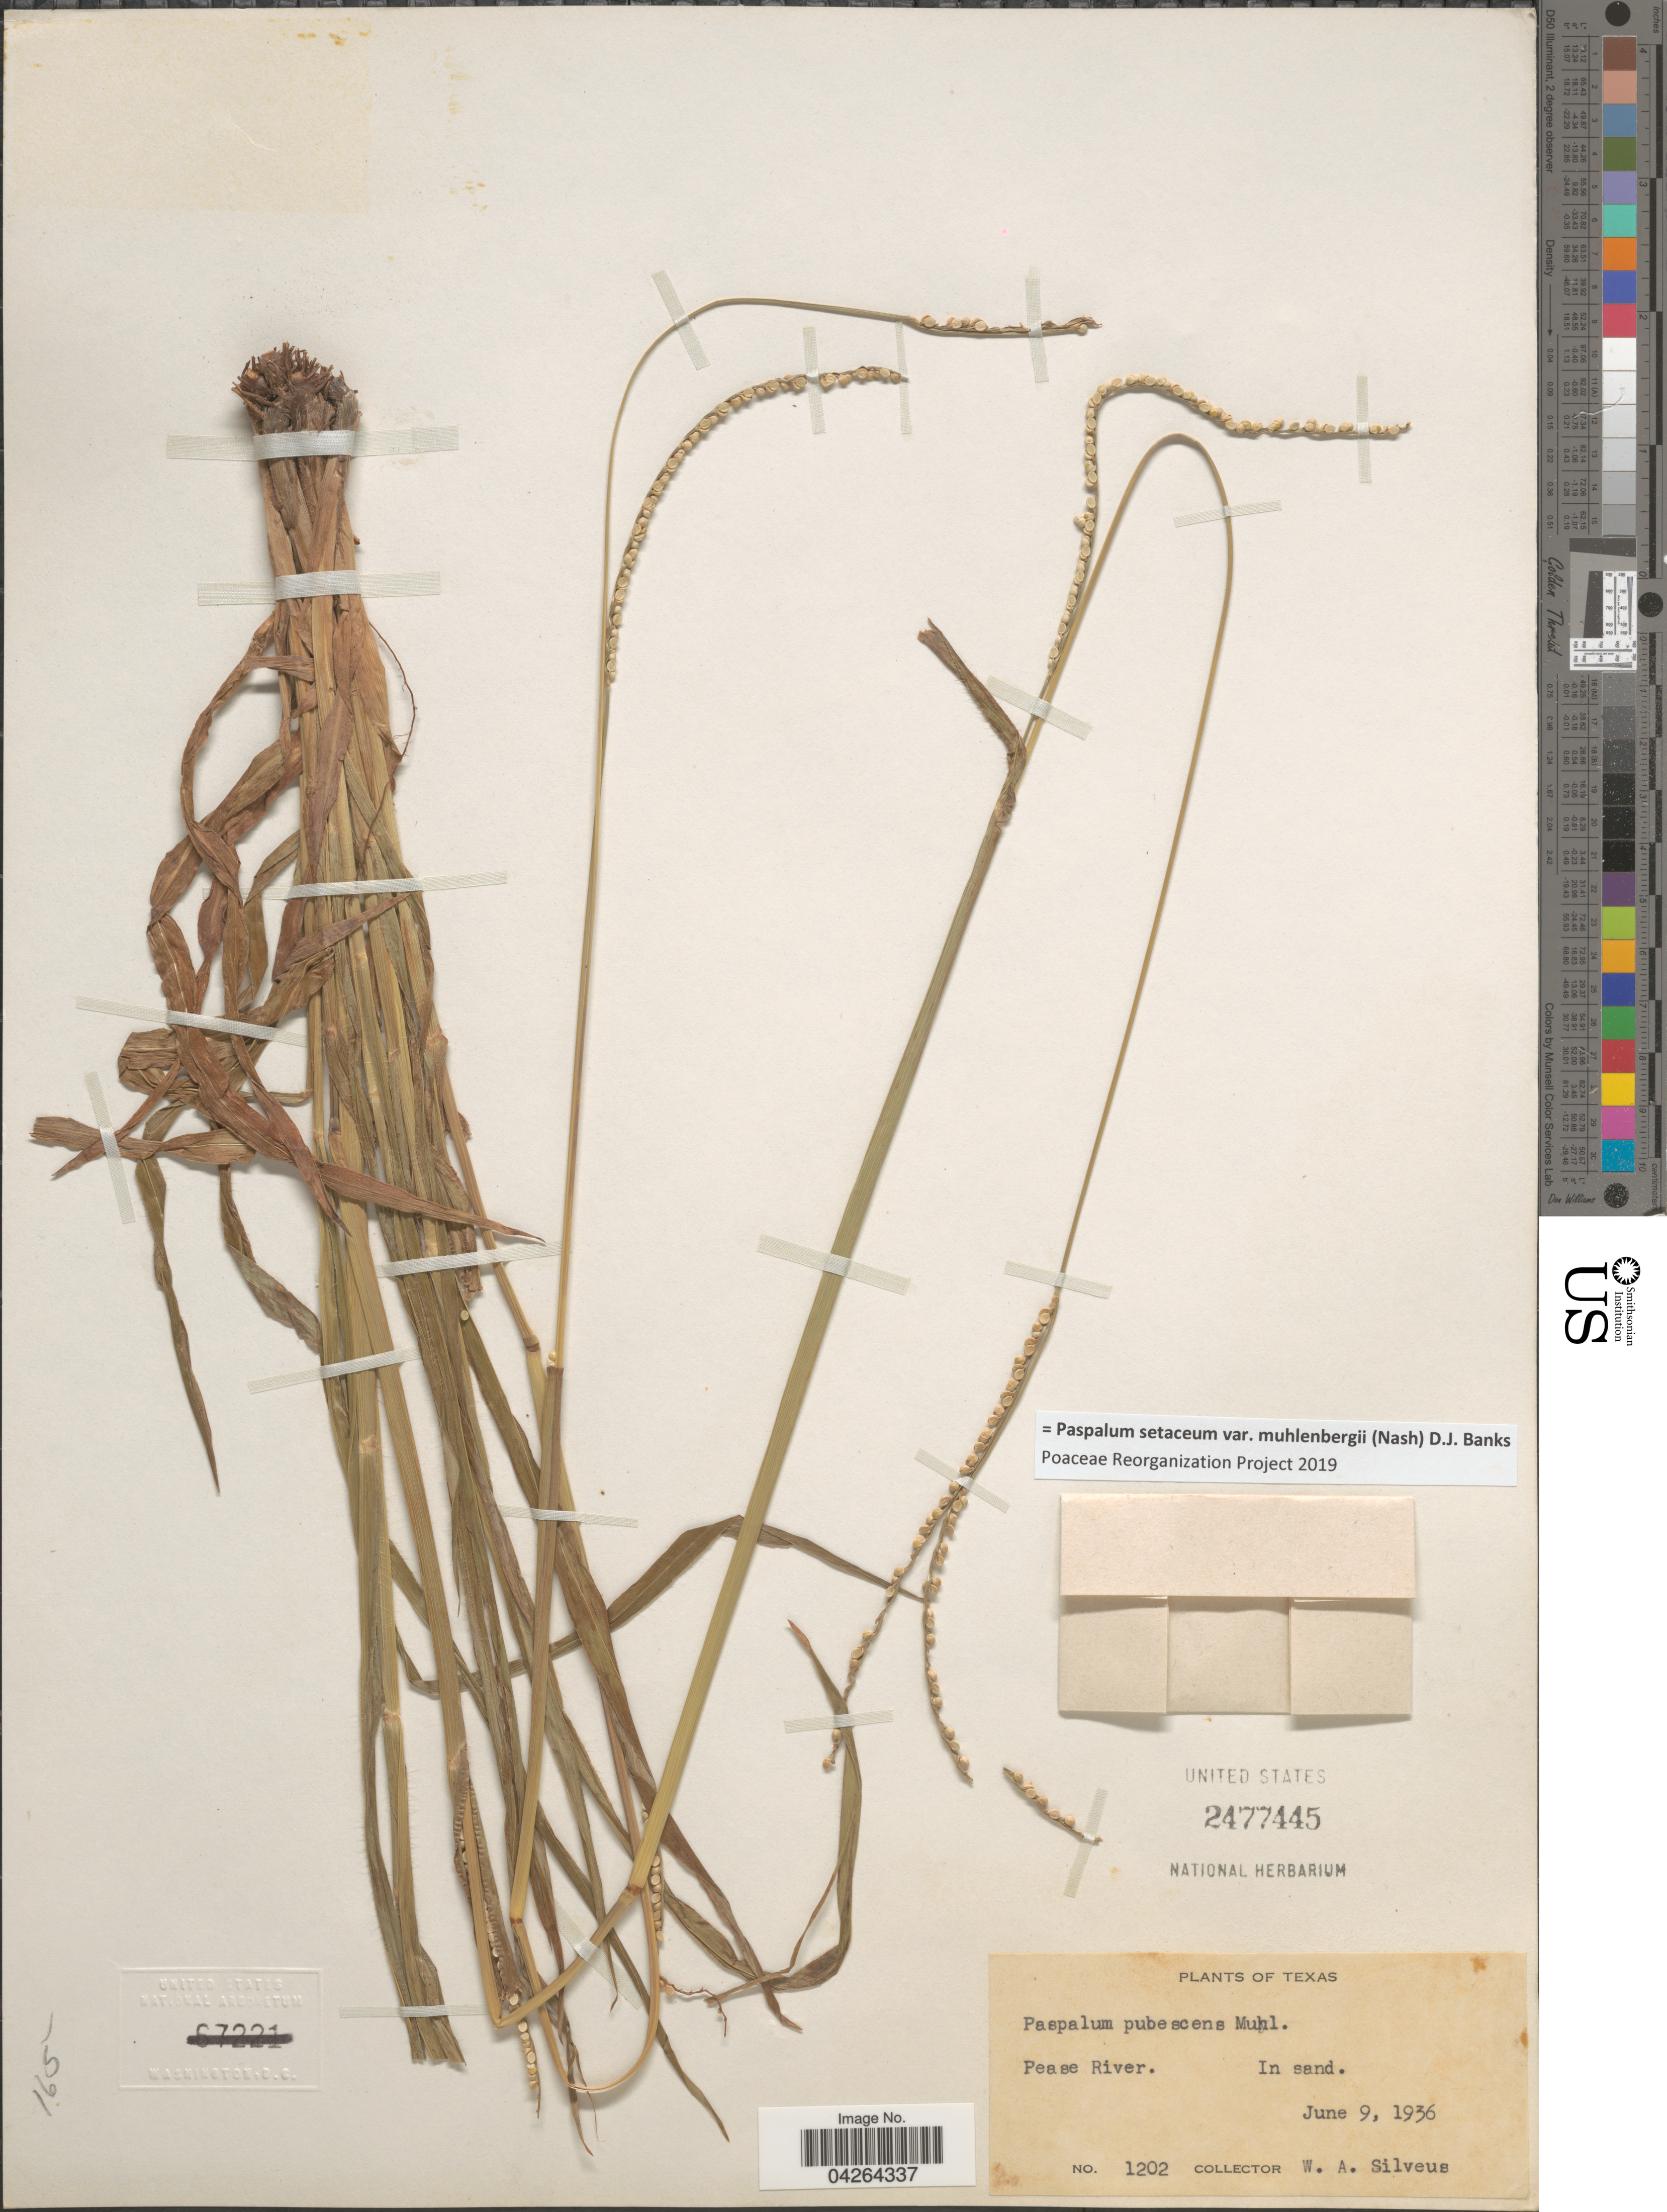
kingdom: Plantae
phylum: Tracheophyta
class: Liliopsida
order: Poales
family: Poaceae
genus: Paspalum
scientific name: Paspalum setaceum var. muhlenbergii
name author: (Nash) D.J. Banks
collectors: W. Silveus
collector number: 1202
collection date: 1936-06-09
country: United States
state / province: Texas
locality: Pease River.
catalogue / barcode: US 2477445